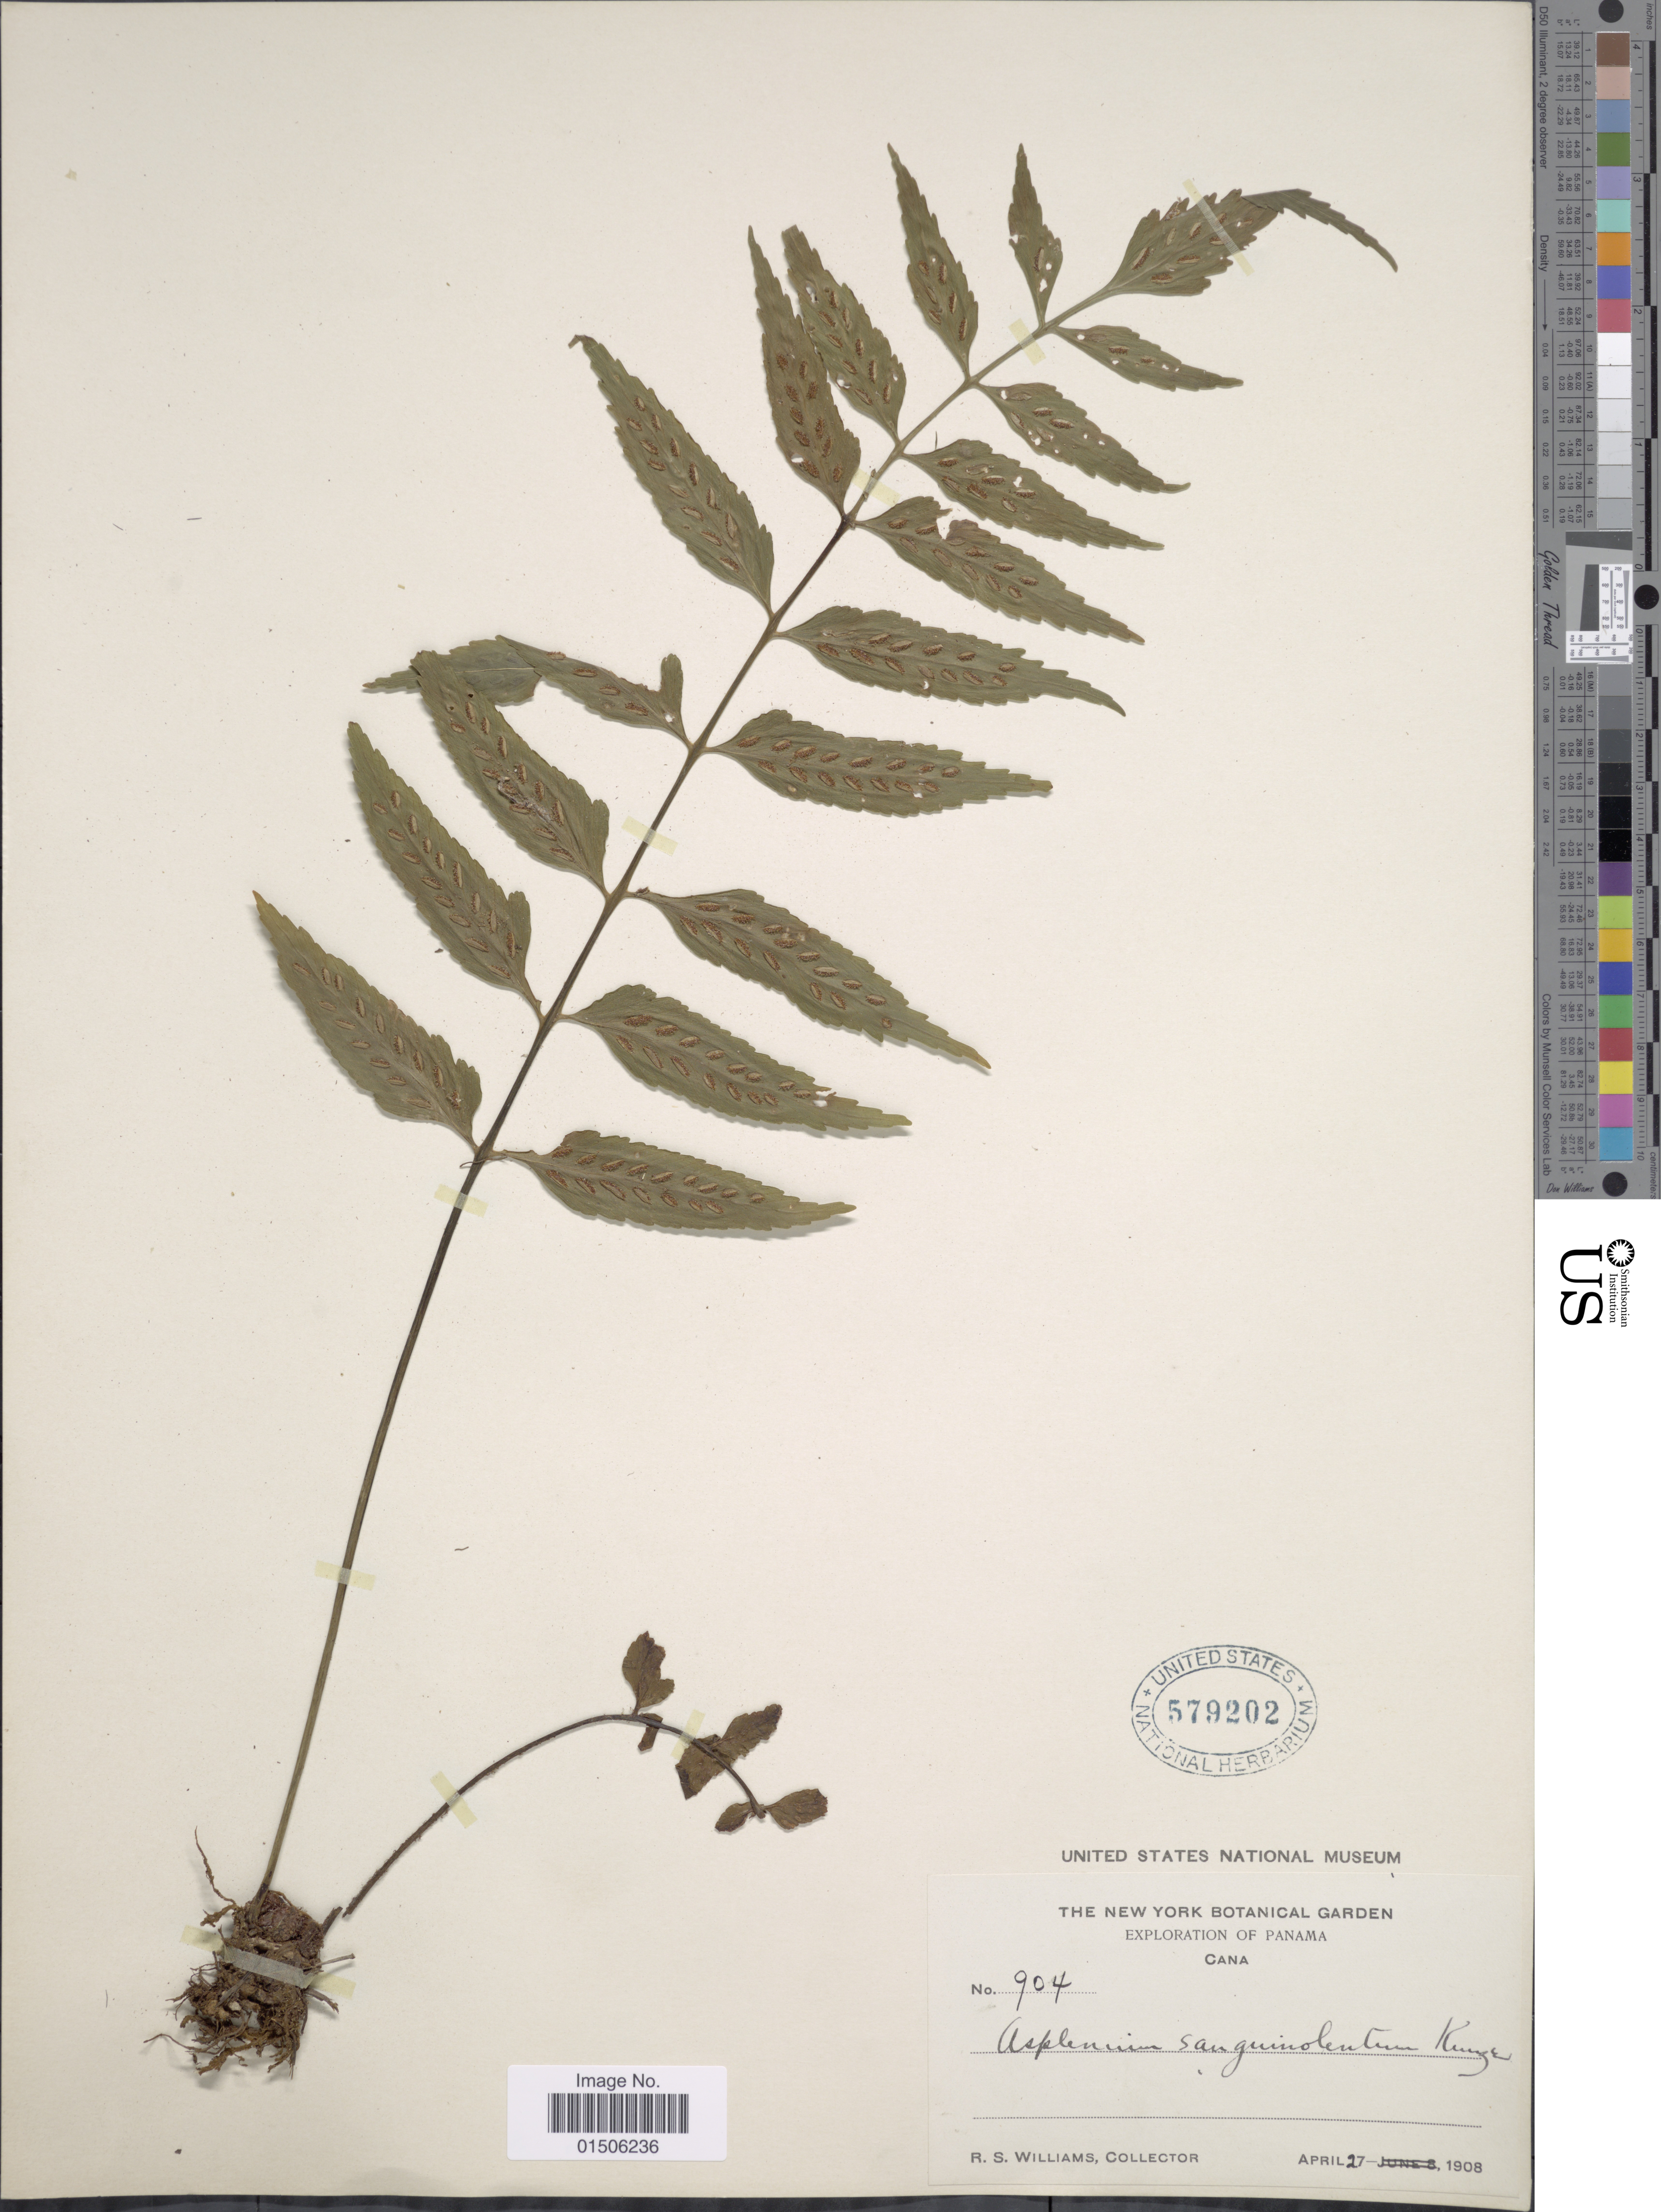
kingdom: Plantae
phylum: Tracheophyta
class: Polypodiopsida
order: Polypodiales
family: Aspleniaceae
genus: Asplenium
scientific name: Asplenium feei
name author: Kunze ex Fée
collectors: R. S. Williams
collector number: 904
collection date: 1908-04-27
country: Panama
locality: Cana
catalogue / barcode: US 579202